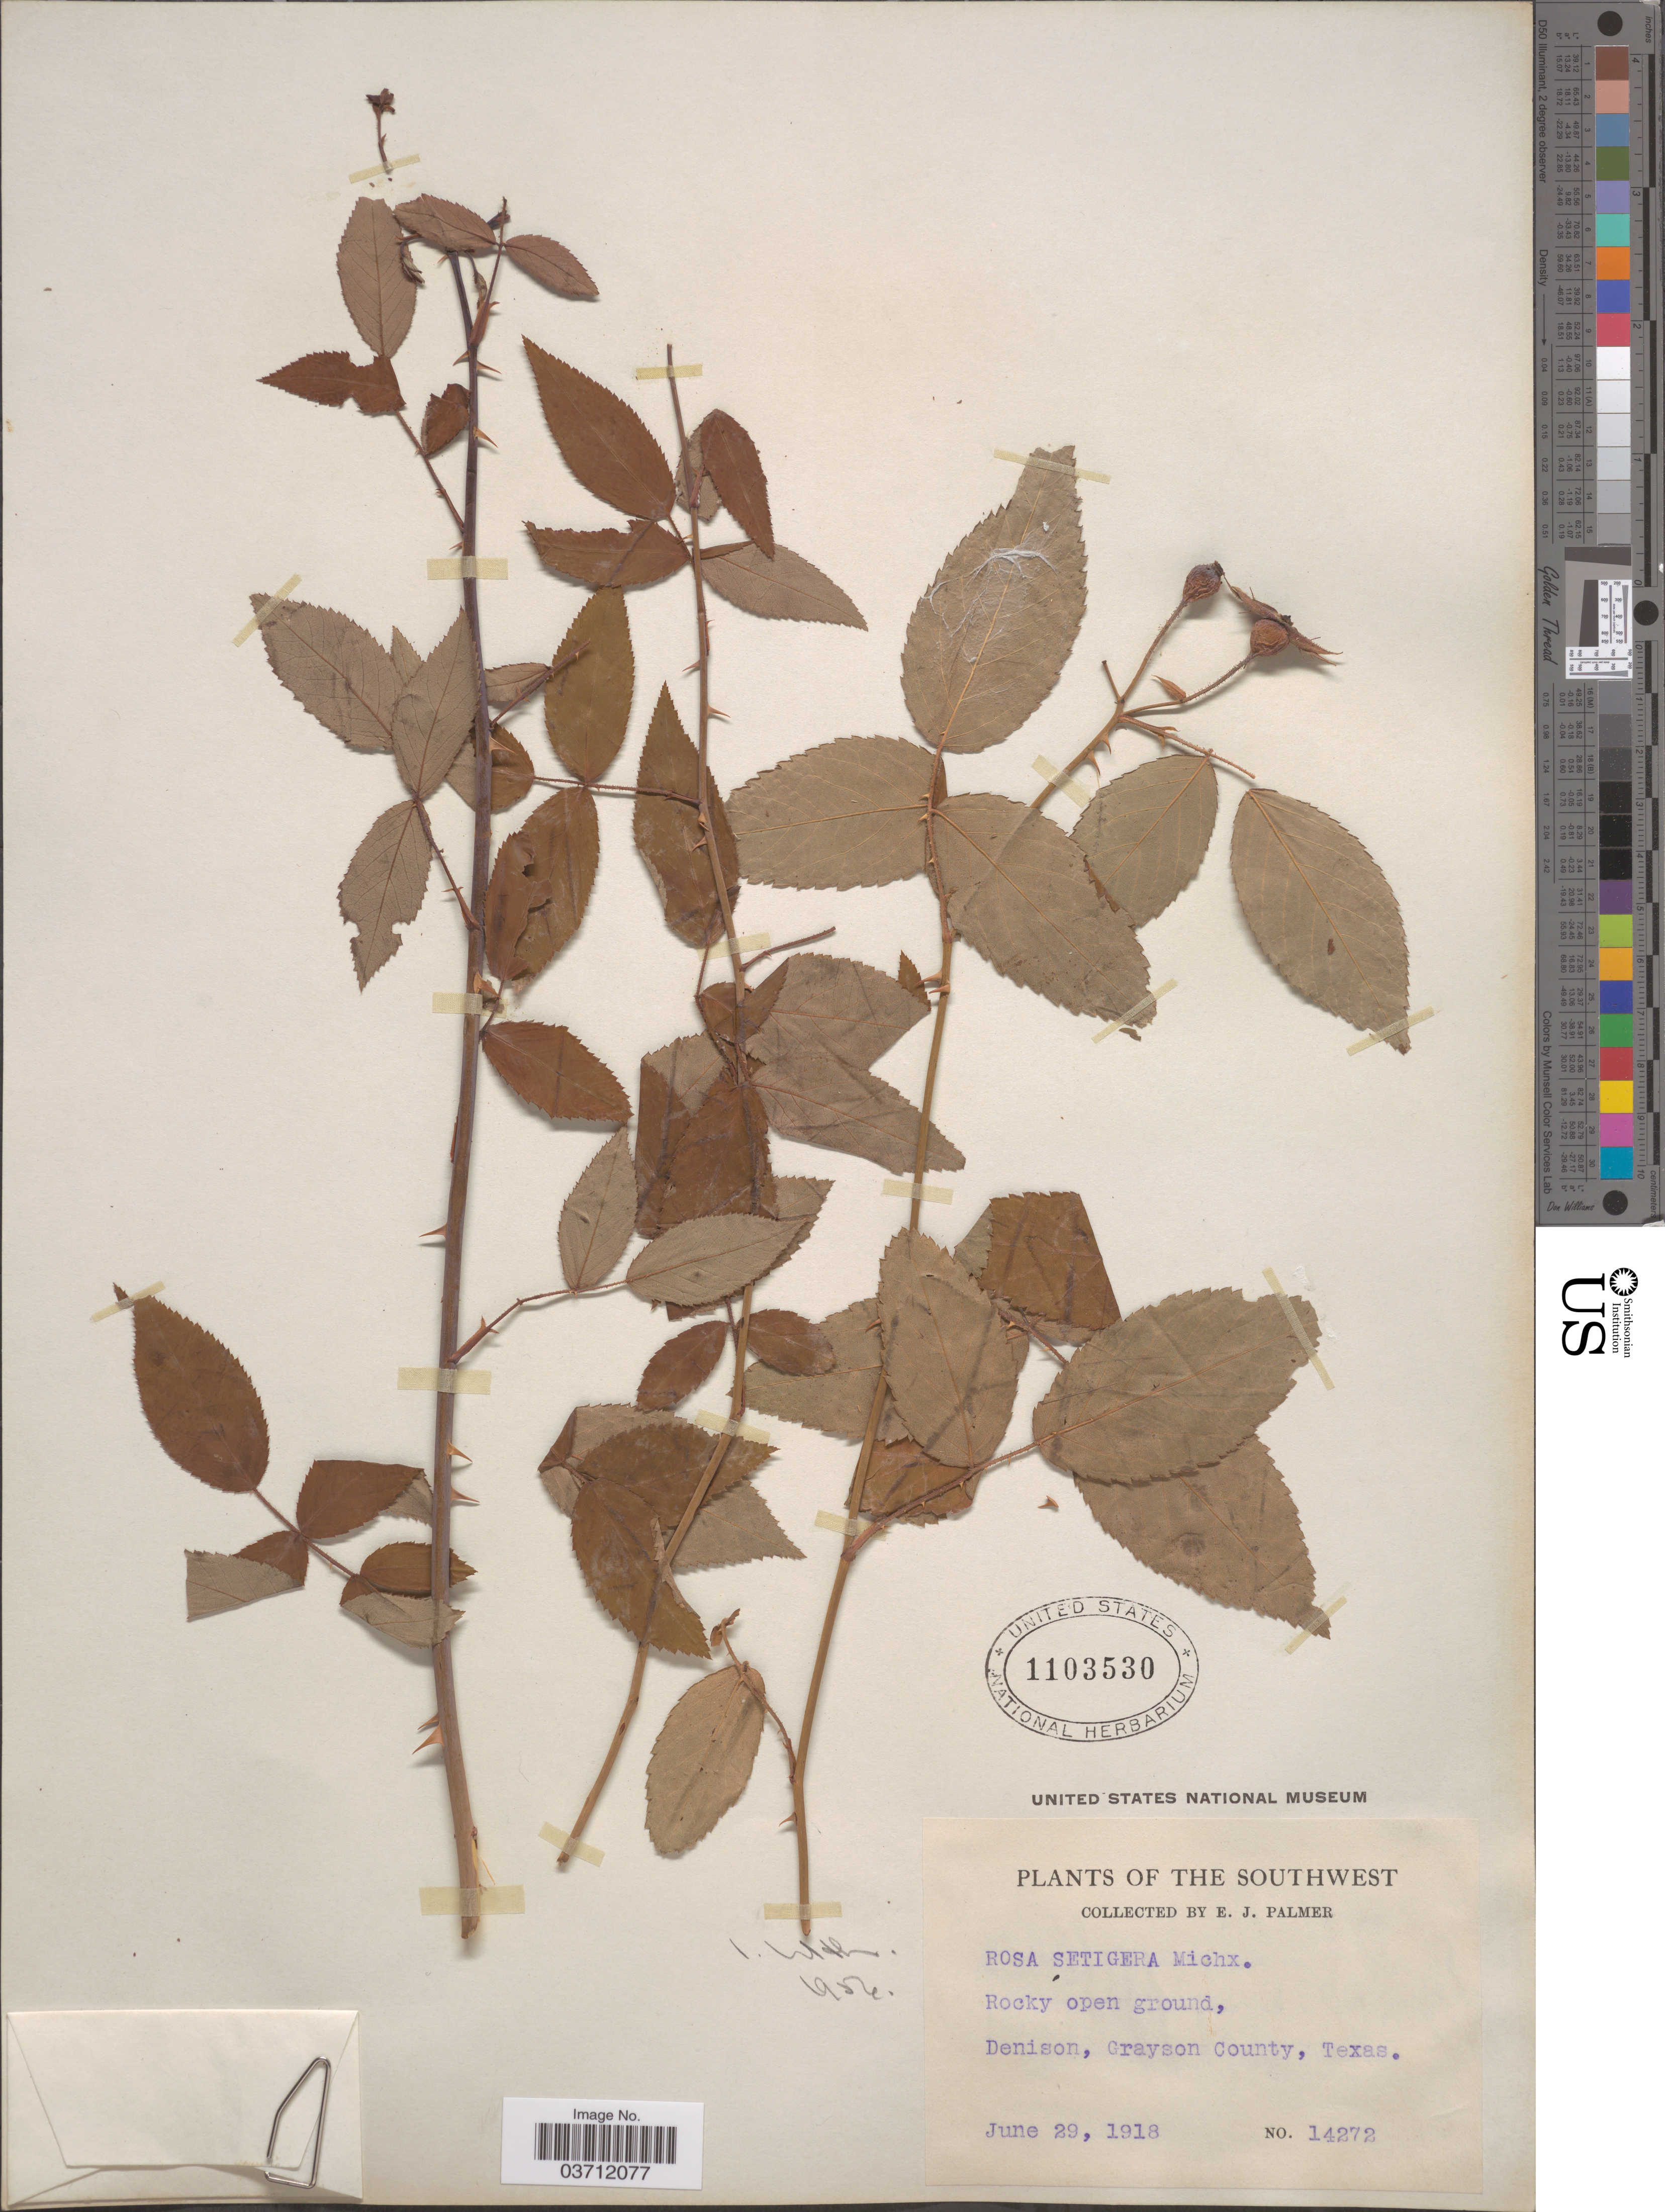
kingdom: Plantae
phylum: Tracheophyta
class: Magnoliopsida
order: Rosales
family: Rosaceae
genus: Rosa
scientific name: Rosa setigera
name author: Michx.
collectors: E. J. Palmer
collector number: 14272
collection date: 1918-06-29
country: United States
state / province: Texas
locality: Southwest. Denison, Grayson County.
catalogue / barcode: US 1103530